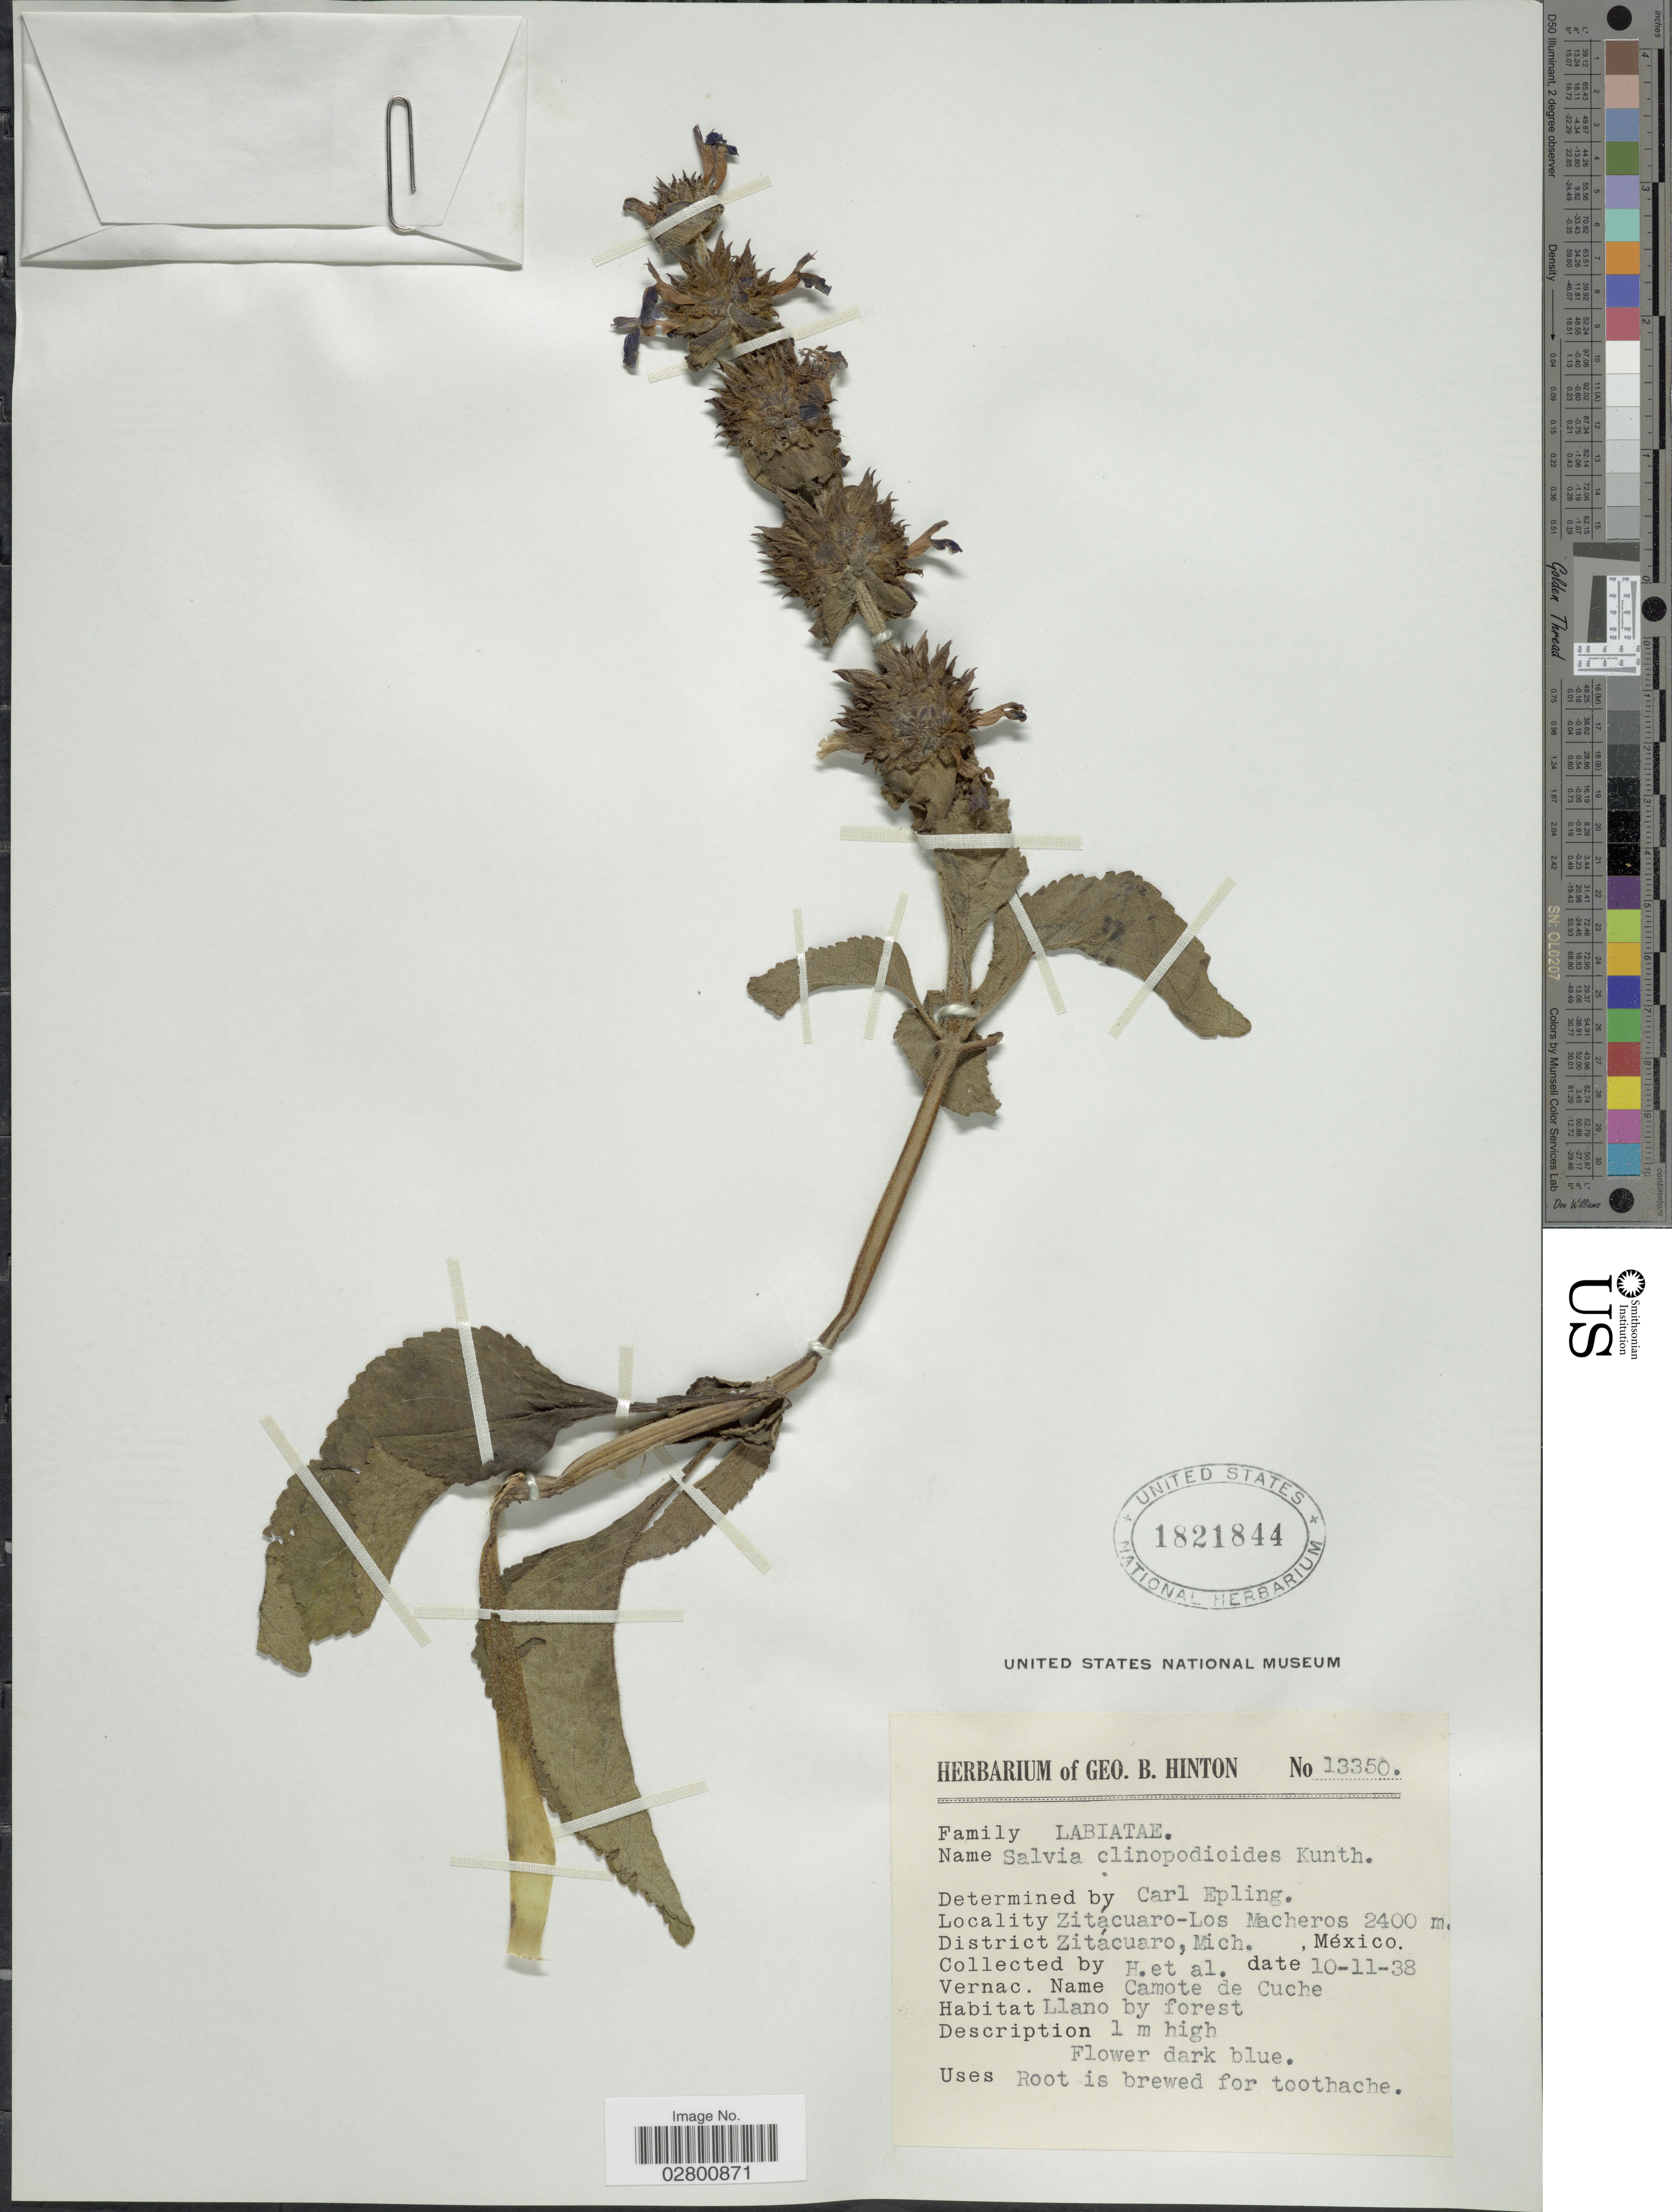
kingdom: Plantae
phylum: Tracheophyta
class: Magnoliopsida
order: Lamiales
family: Lamiaceae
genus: Salvia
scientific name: Salvia clinopodioides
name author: Kunth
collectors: G. B. Hinton & et al.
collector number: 13350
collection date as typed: Transcribed d/m/y: 10/11/38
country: Mexico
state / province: Michoacán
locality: Zitacuaro- Los Macheros. District Zitácuaro, Mich. México.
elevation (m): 2400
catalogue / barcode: US 1821844